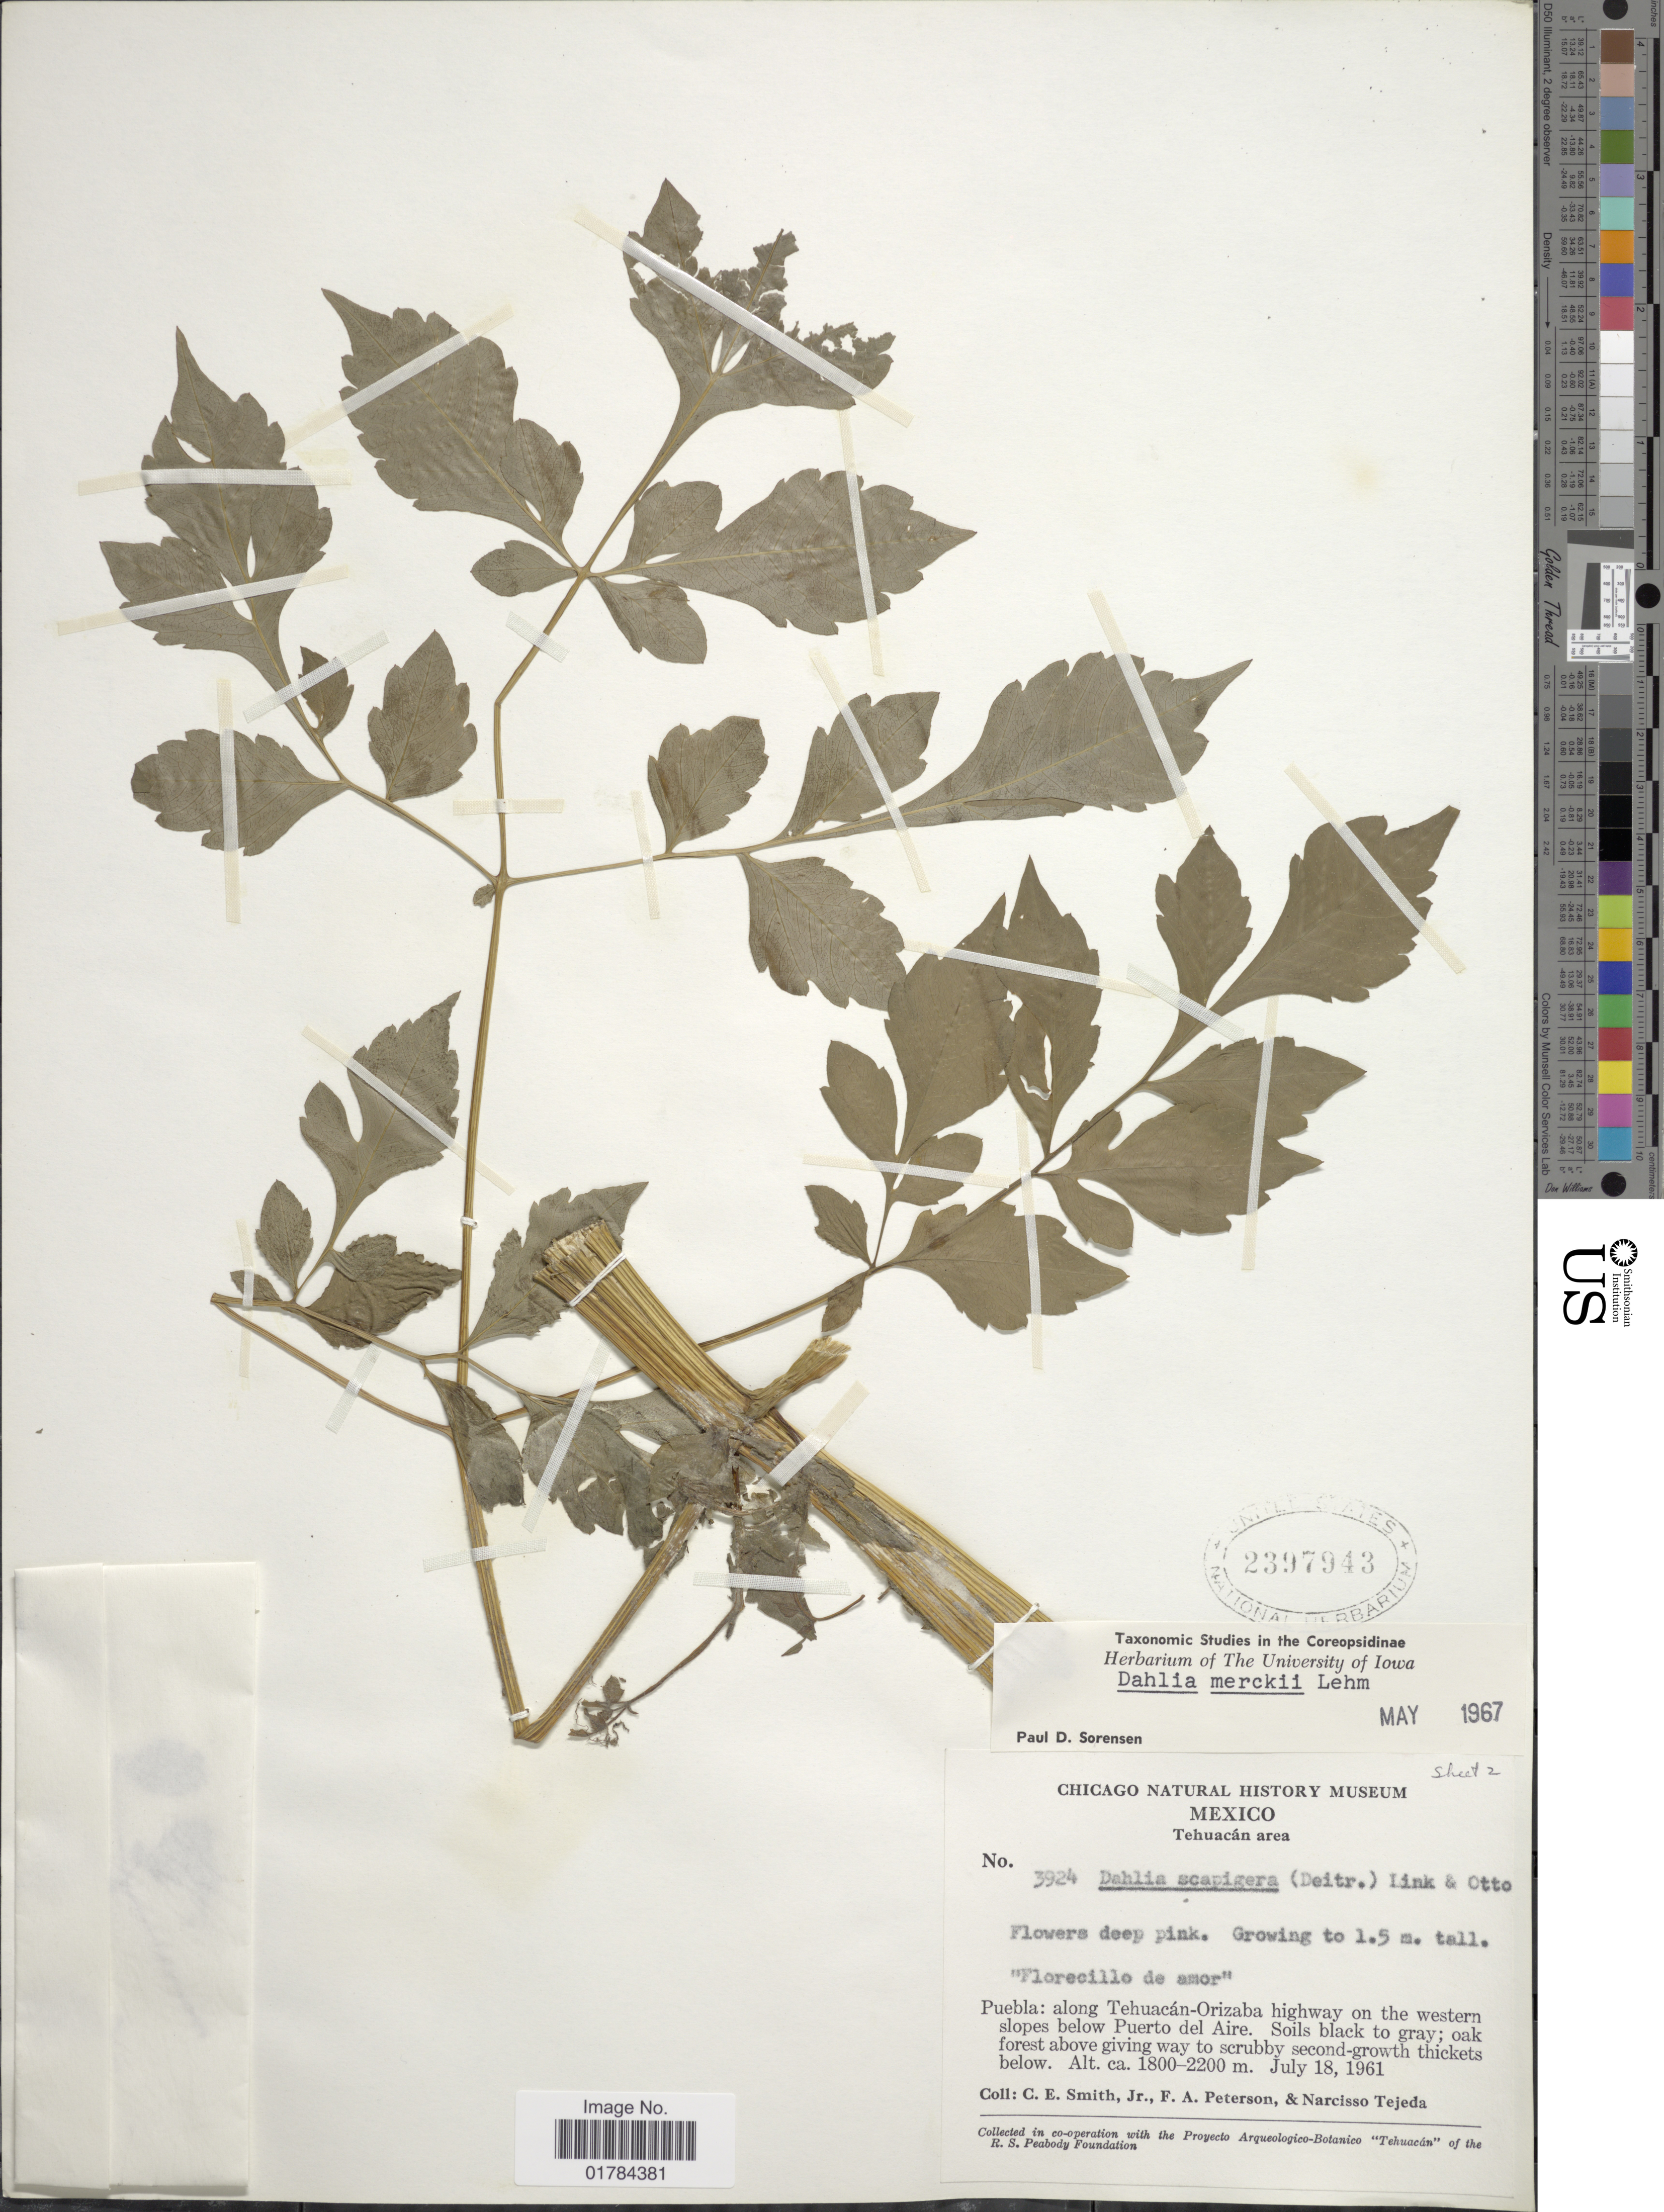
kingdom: Plantae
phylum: Tracheophyta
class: Magnoliopsida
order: Asterales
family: Asteraceae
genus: Dahlia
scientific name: Dahlia merckii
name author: Lehm.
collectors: C. E. Smith Jr., F. A. Peterson & N. Tejeda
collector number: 3924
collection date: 1961-07-18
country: Mexico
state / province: Puebla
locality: Along Tehuacan-Orizaba highway on the western slopes below Puerto del Aire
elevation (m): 1800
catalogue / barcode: US 2397943